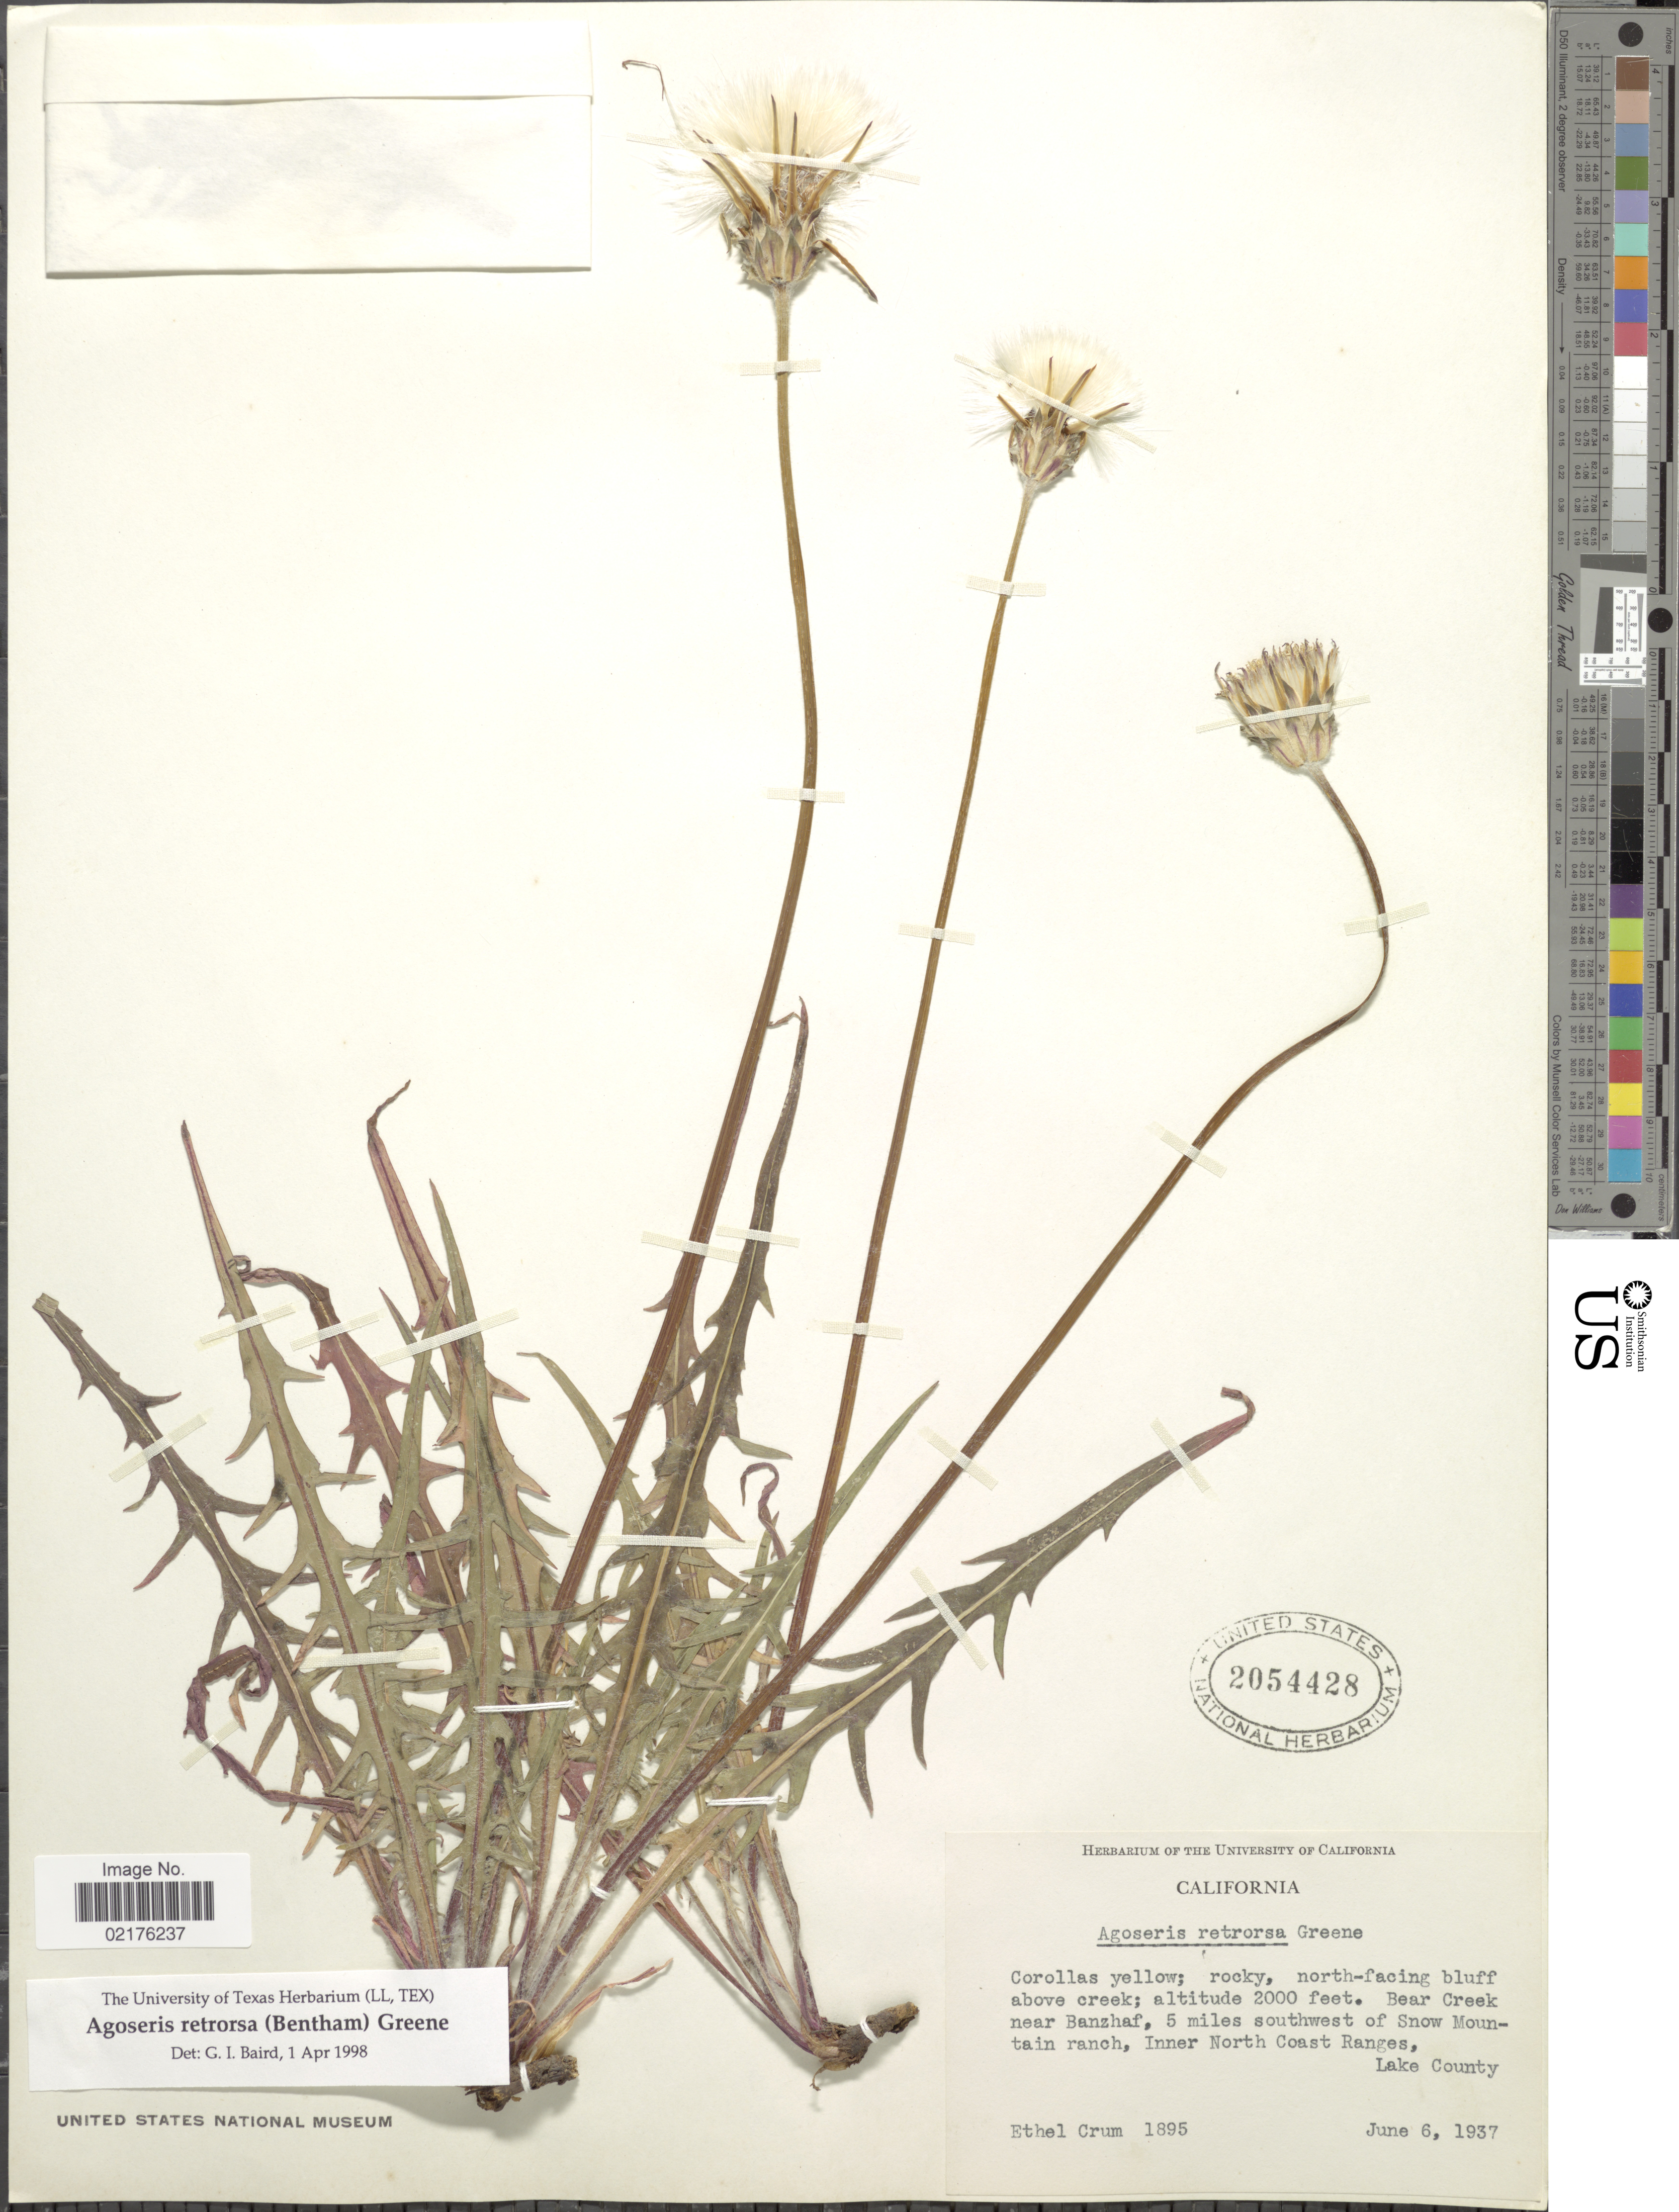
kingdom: Plantae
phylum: Tracheophyta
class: Magnoliopsida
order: Asterales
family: Asteraceae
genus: Agoseris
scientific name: Agoseris retrorsa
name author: (Benth.) Greene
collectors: E. K. Crum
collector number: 1895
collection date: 1937-06-06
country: United States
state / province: California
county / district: Lake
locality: North-facing bluff, above creek, Bear Creek near Banzhaf, 5 miles southwest of Snow Mountain ranch, Inner North Coast Range, Lake County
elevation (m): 610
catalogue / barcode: US 2054428